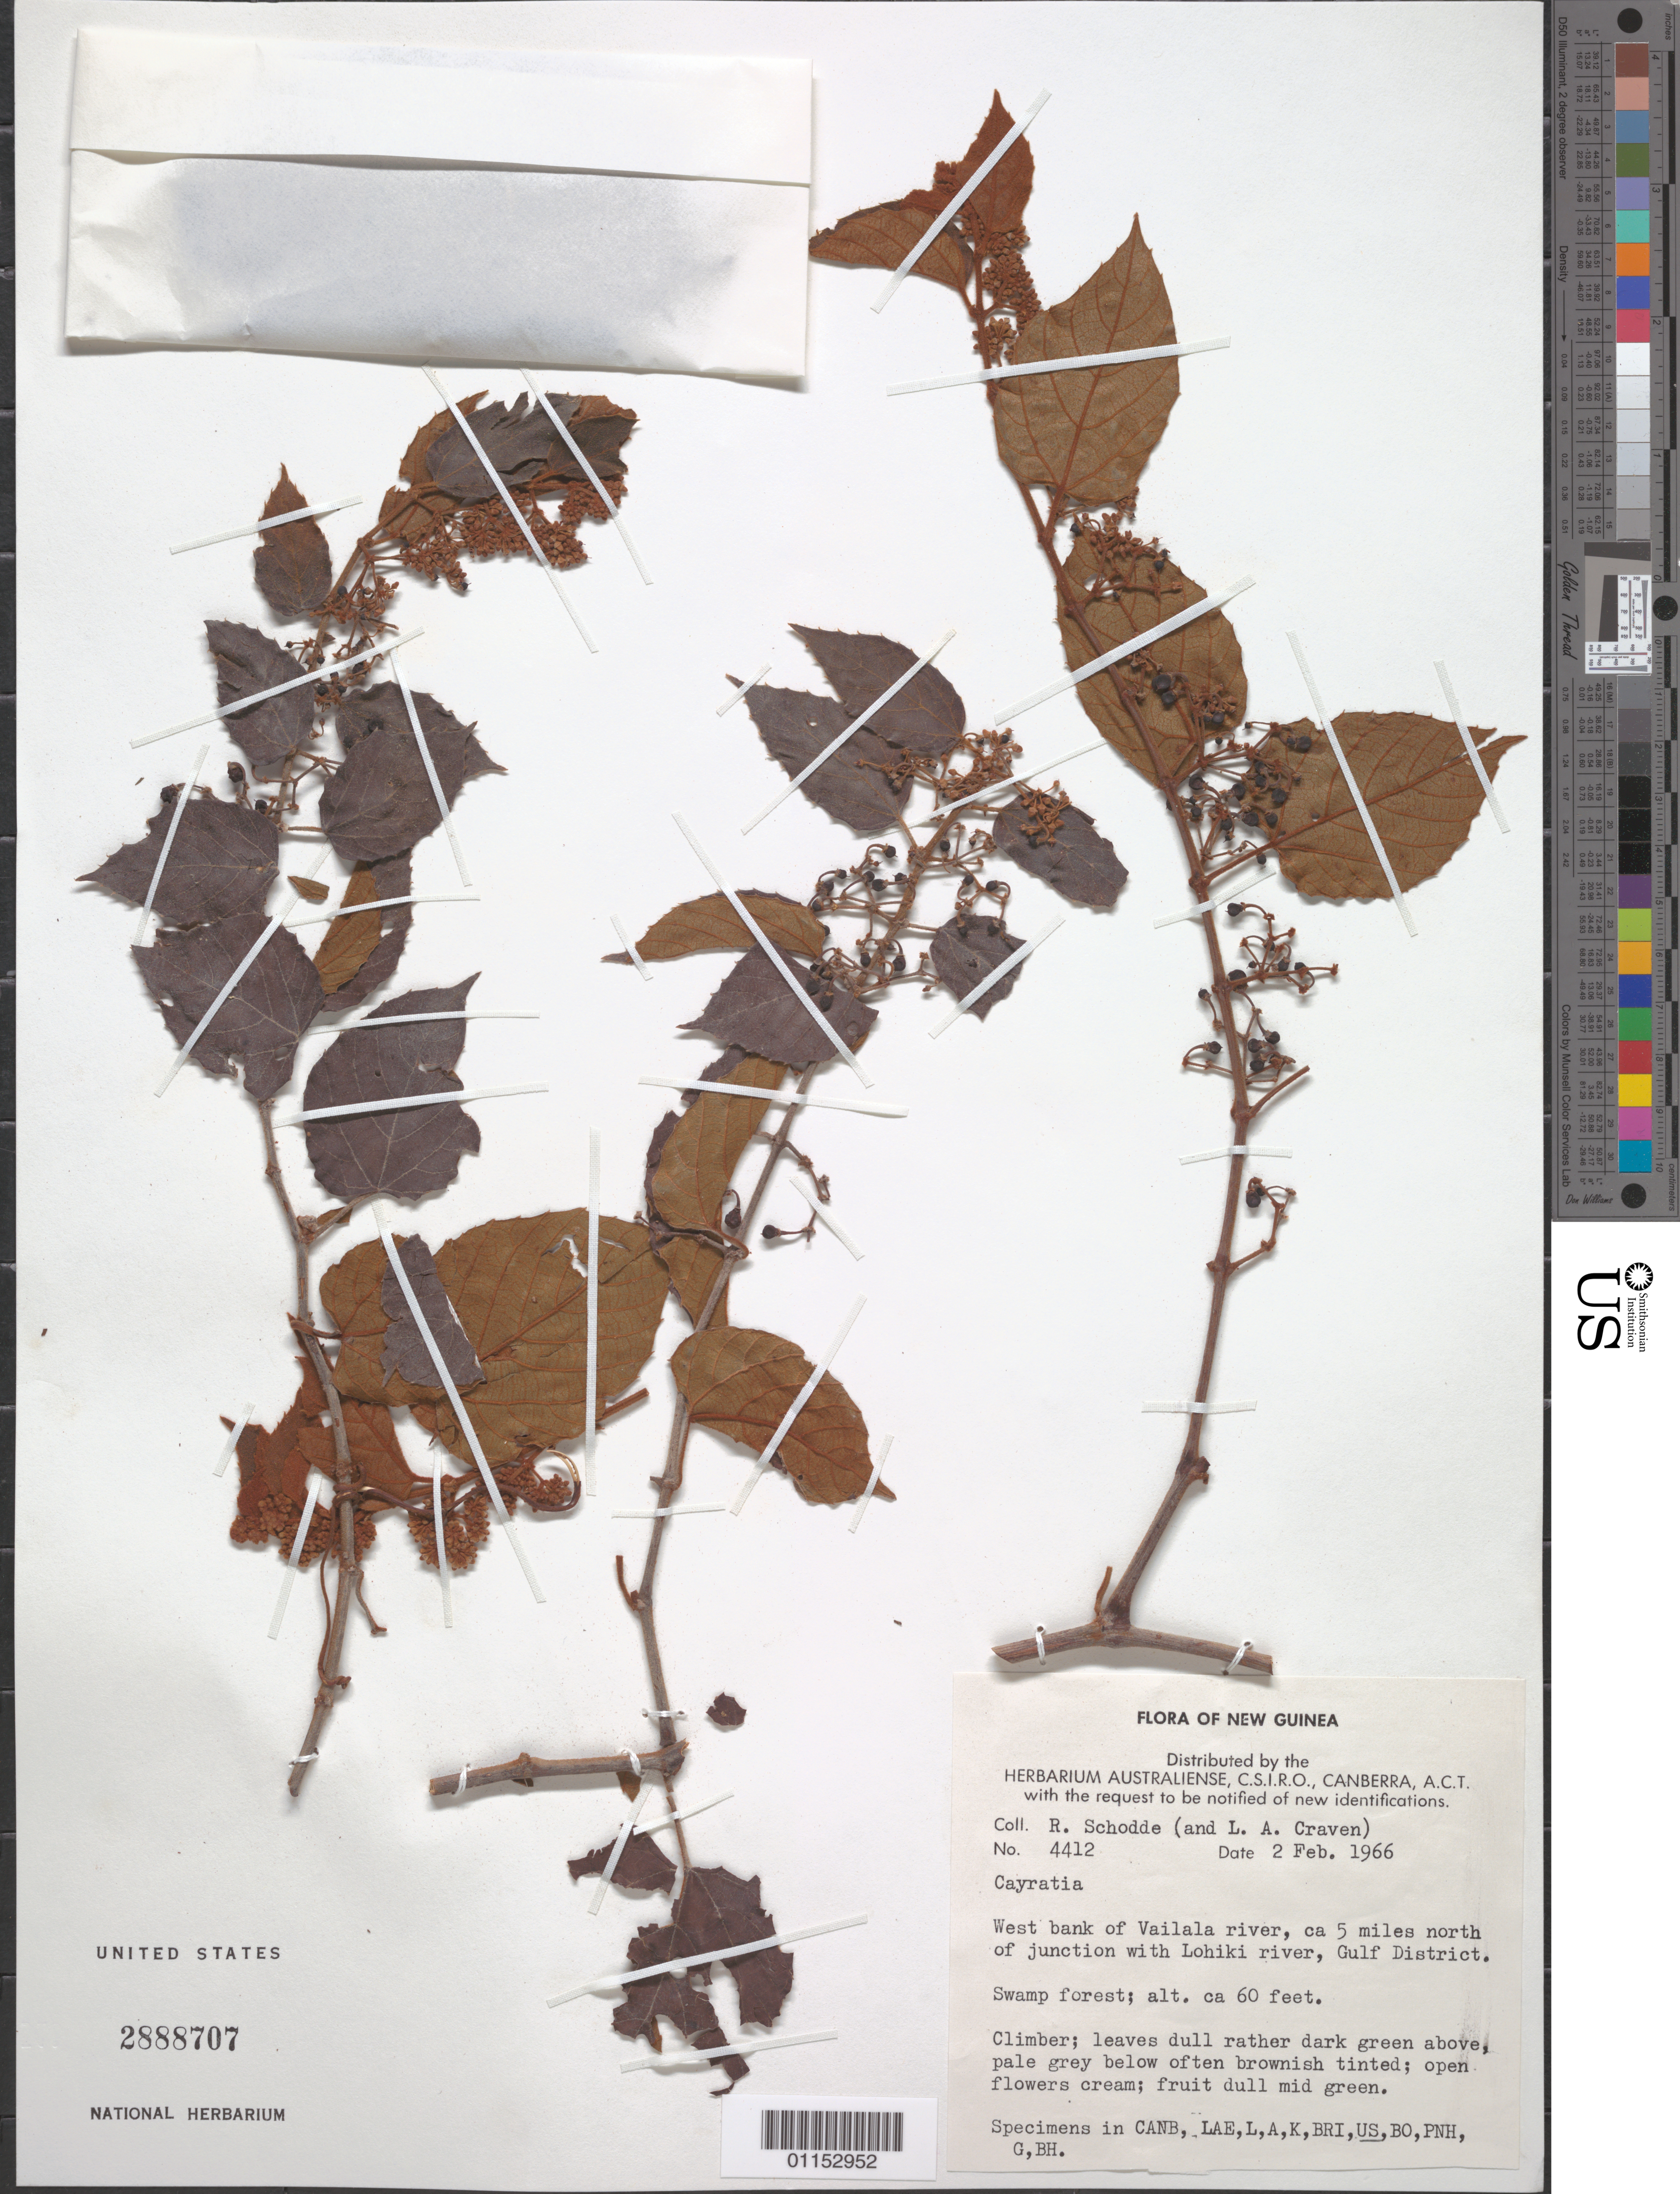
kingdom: Plantae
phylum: Tracheophyta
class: Magnoliopsida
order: Vitales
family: Vitaceae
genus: Cayratia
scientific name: Cayratia sp.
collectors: R. Schodde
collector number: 4412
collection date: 1966-02-02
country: Papua New Guinea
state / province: Gulf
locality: W bank of Vailala River, ca 5 mi N of junction with Lohiki River.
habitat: Swamp forest. Climber.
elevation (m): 18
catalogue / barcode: US 2888707